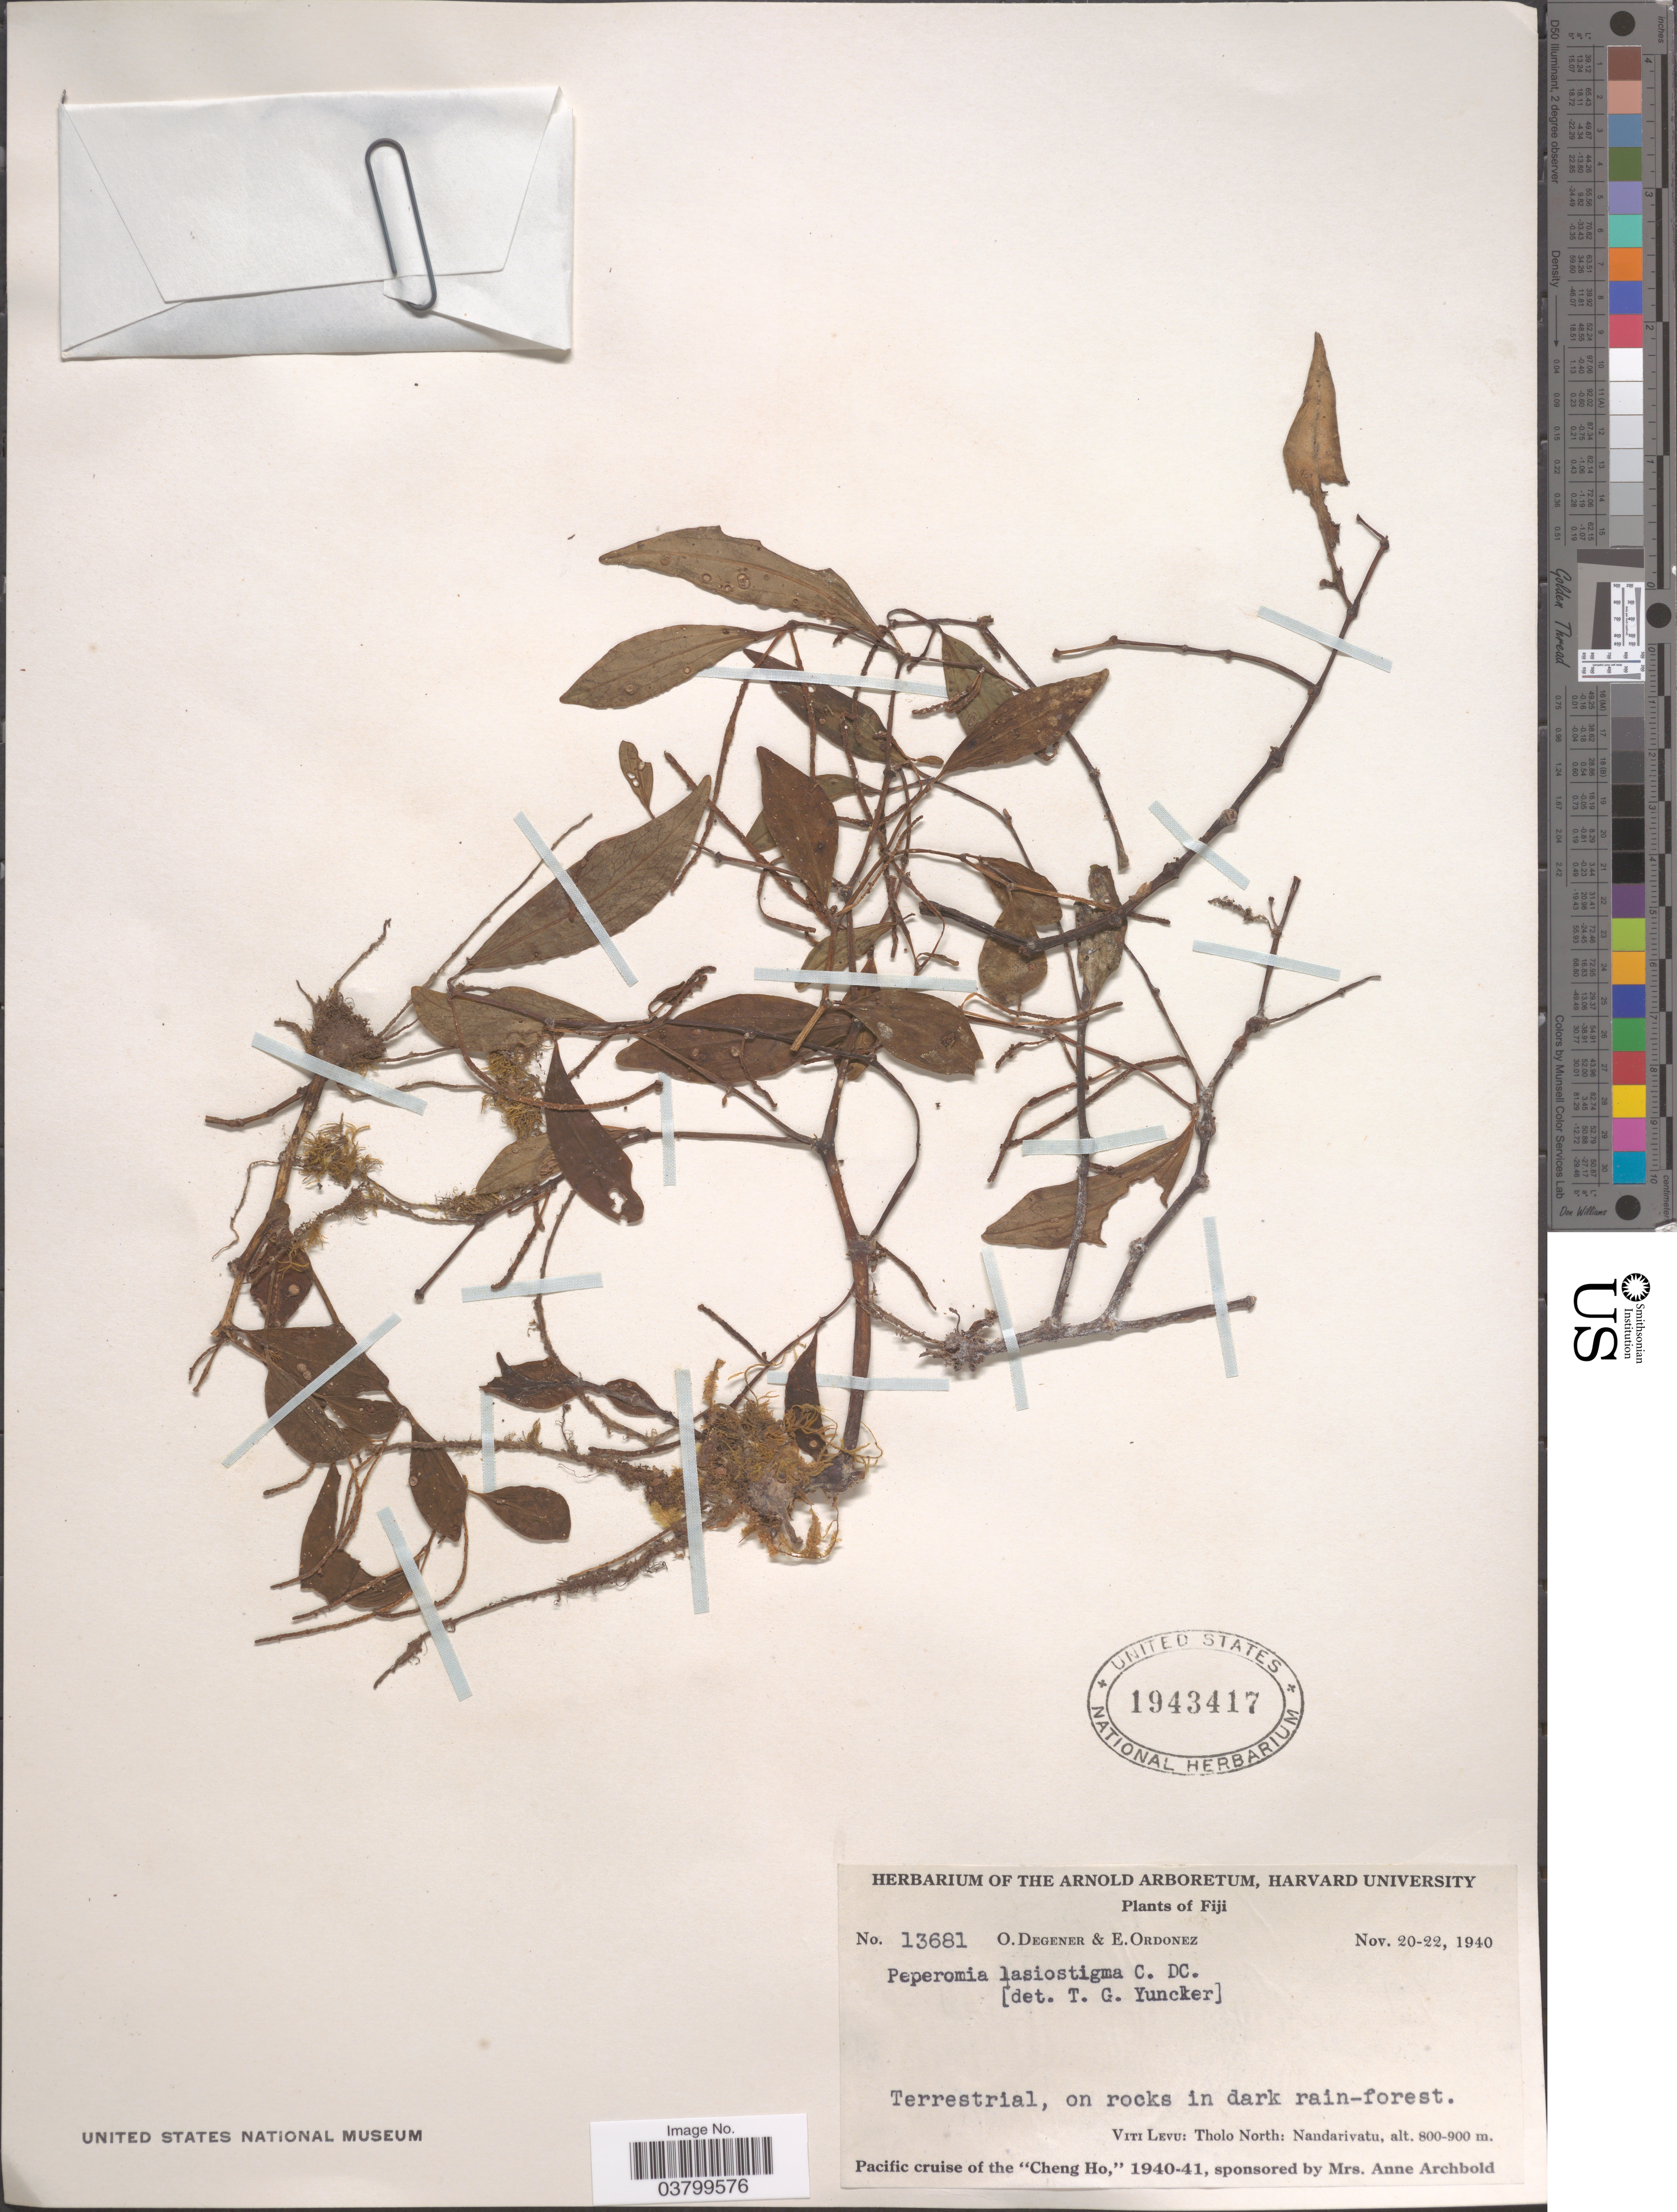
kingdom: Plantae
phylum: Tracheophyta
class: Magnoliopsida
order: Piperales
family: Piperaceae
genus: Peperomia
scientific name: Peperomia lasiostigma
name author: C. DC.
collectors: O. Degener & E. Ordonez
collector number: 13681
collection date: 1940-11-20/1940-11-22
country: Fiji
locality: Viti Levu; Tholo North: Nandarivatu.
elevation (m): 800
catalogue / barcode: US 1943417